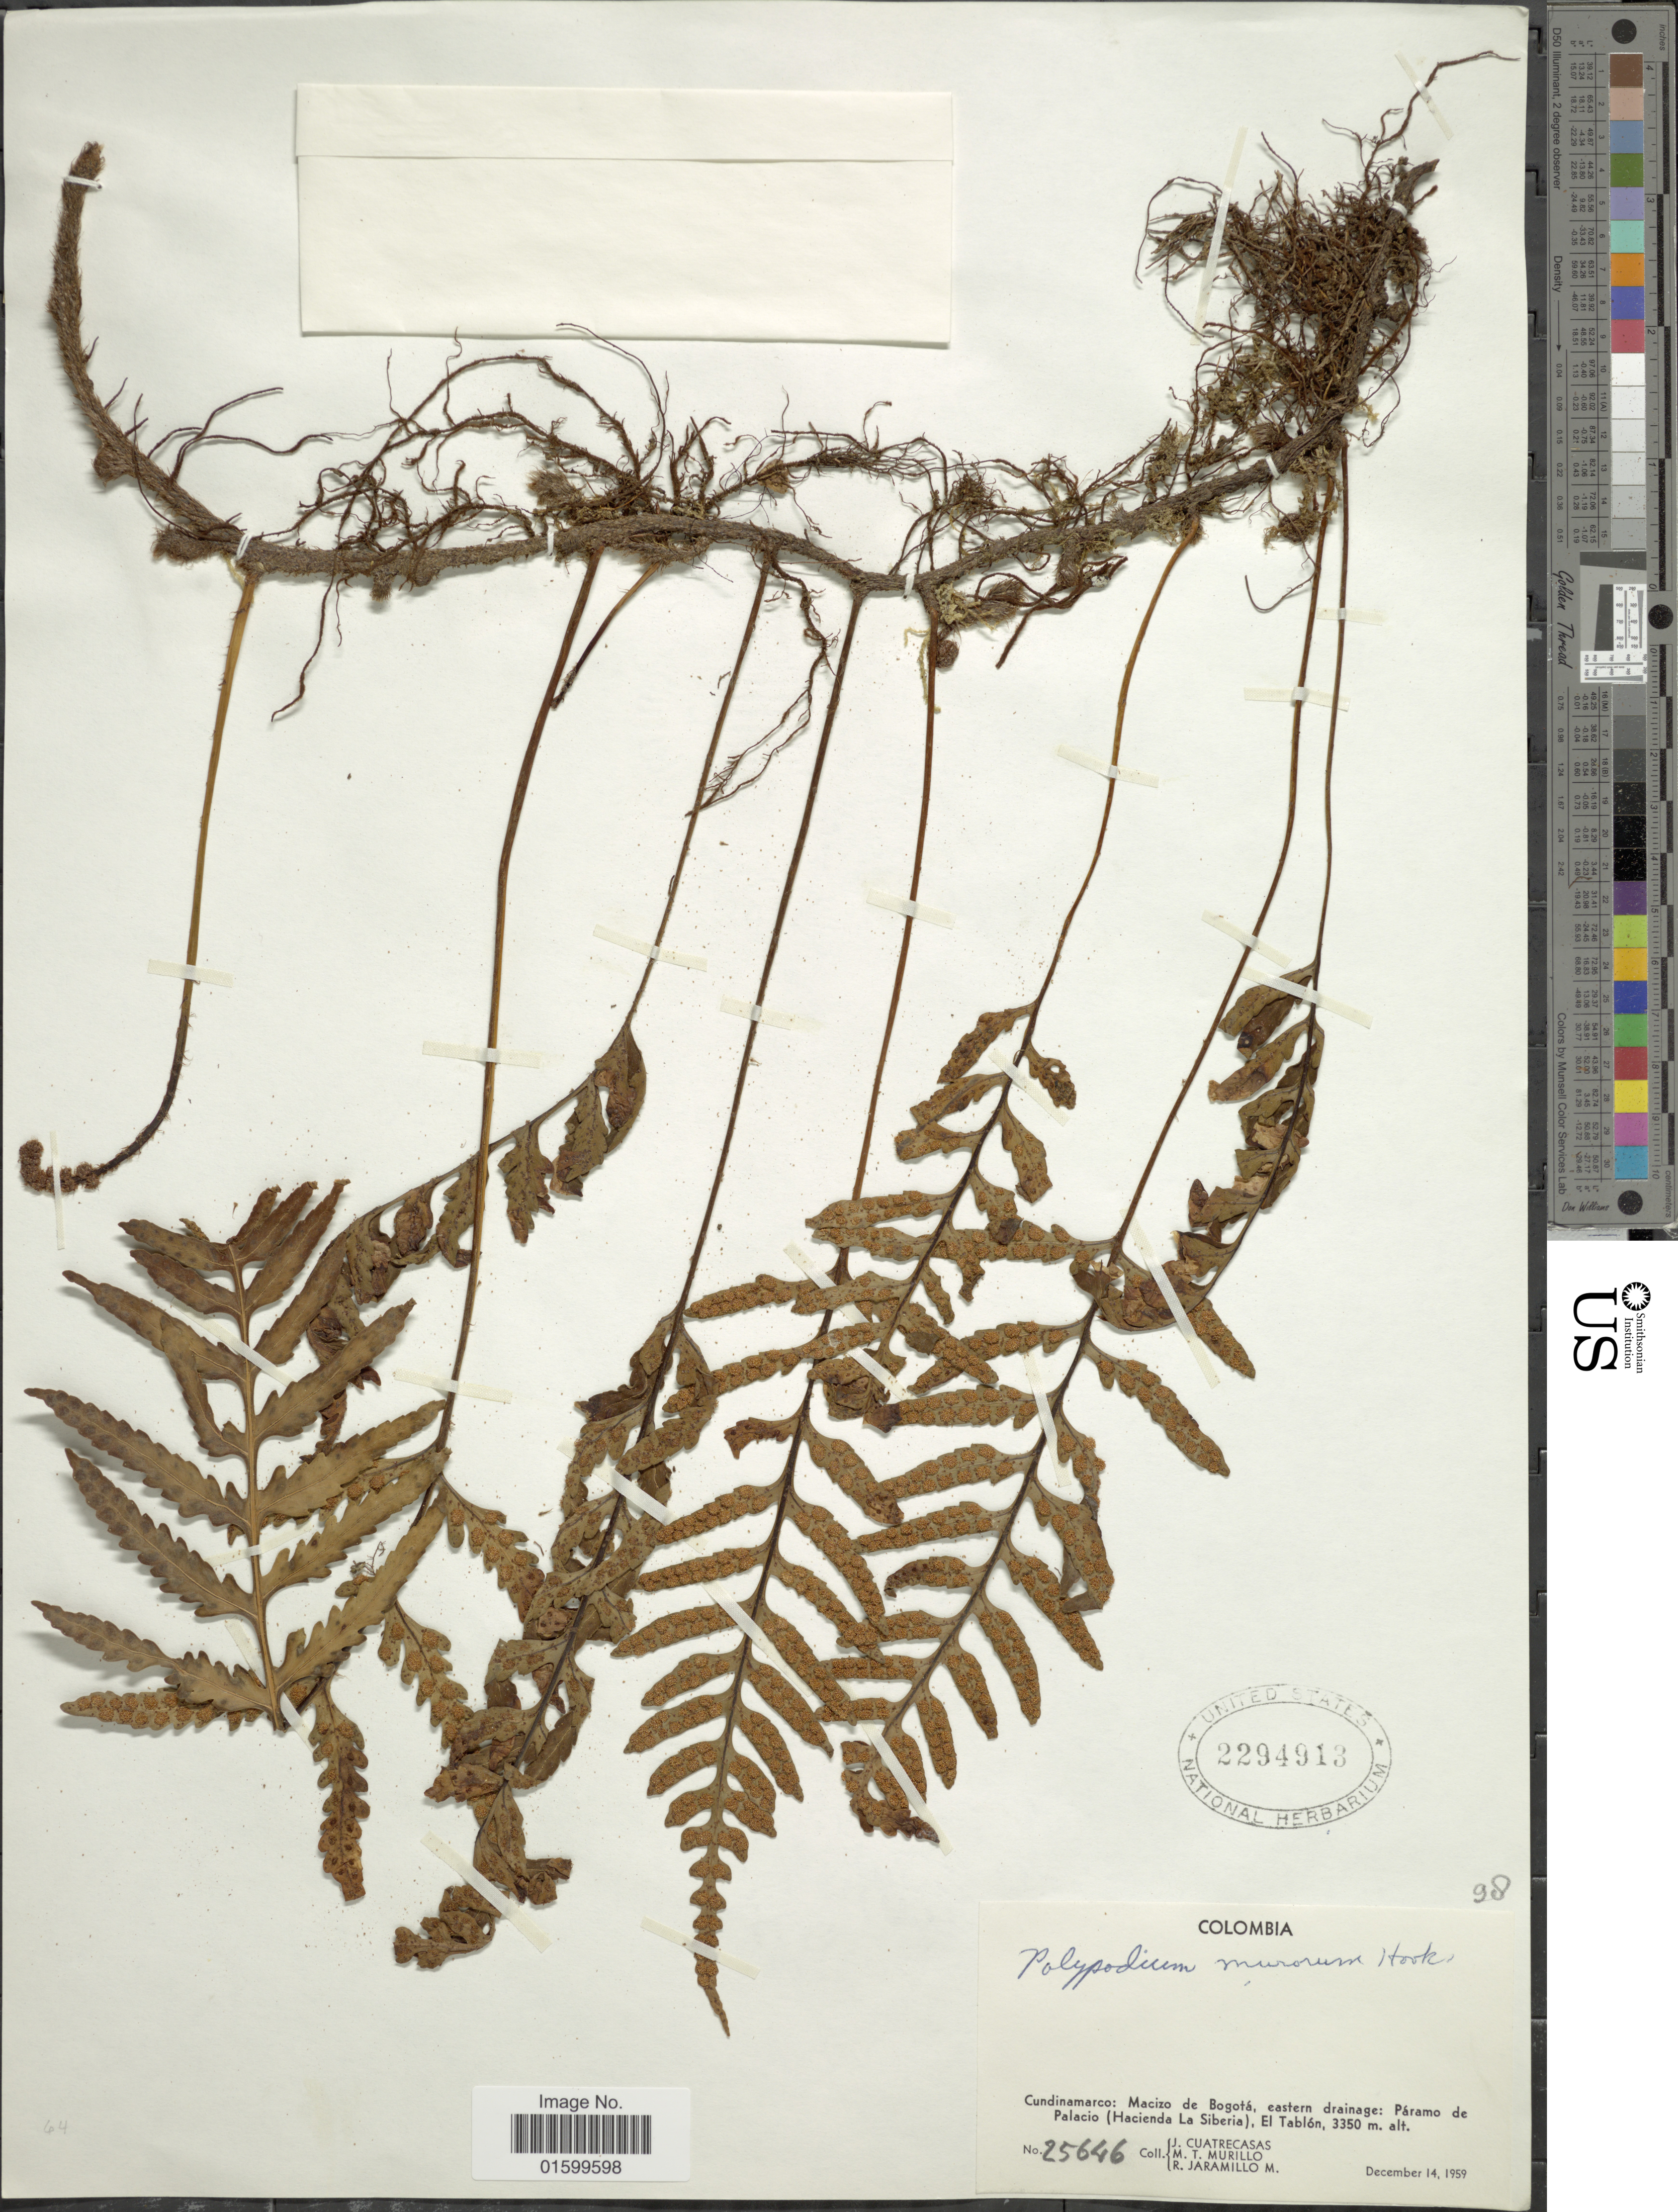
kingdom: Plantae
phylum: Tracheophyta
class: Polypodiopsida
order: Polypodiales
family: Polypodiaceae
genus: Pleopeltis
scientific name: Pleopeltis murorum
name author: (Hook.) A.R. Sm. & Tejero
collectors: J. Cuatrecasas, M. Murillo & R. Jaramillo M.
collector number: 25646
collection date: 1959-12-14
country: Colombia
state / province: Cundinamarca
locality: Cundinamarco: Macizo de Bogota, eastern drainage: Paramo de Palacio (Hacienda La Siberia), El Tablon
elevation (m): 3350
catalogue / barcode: US 2294913